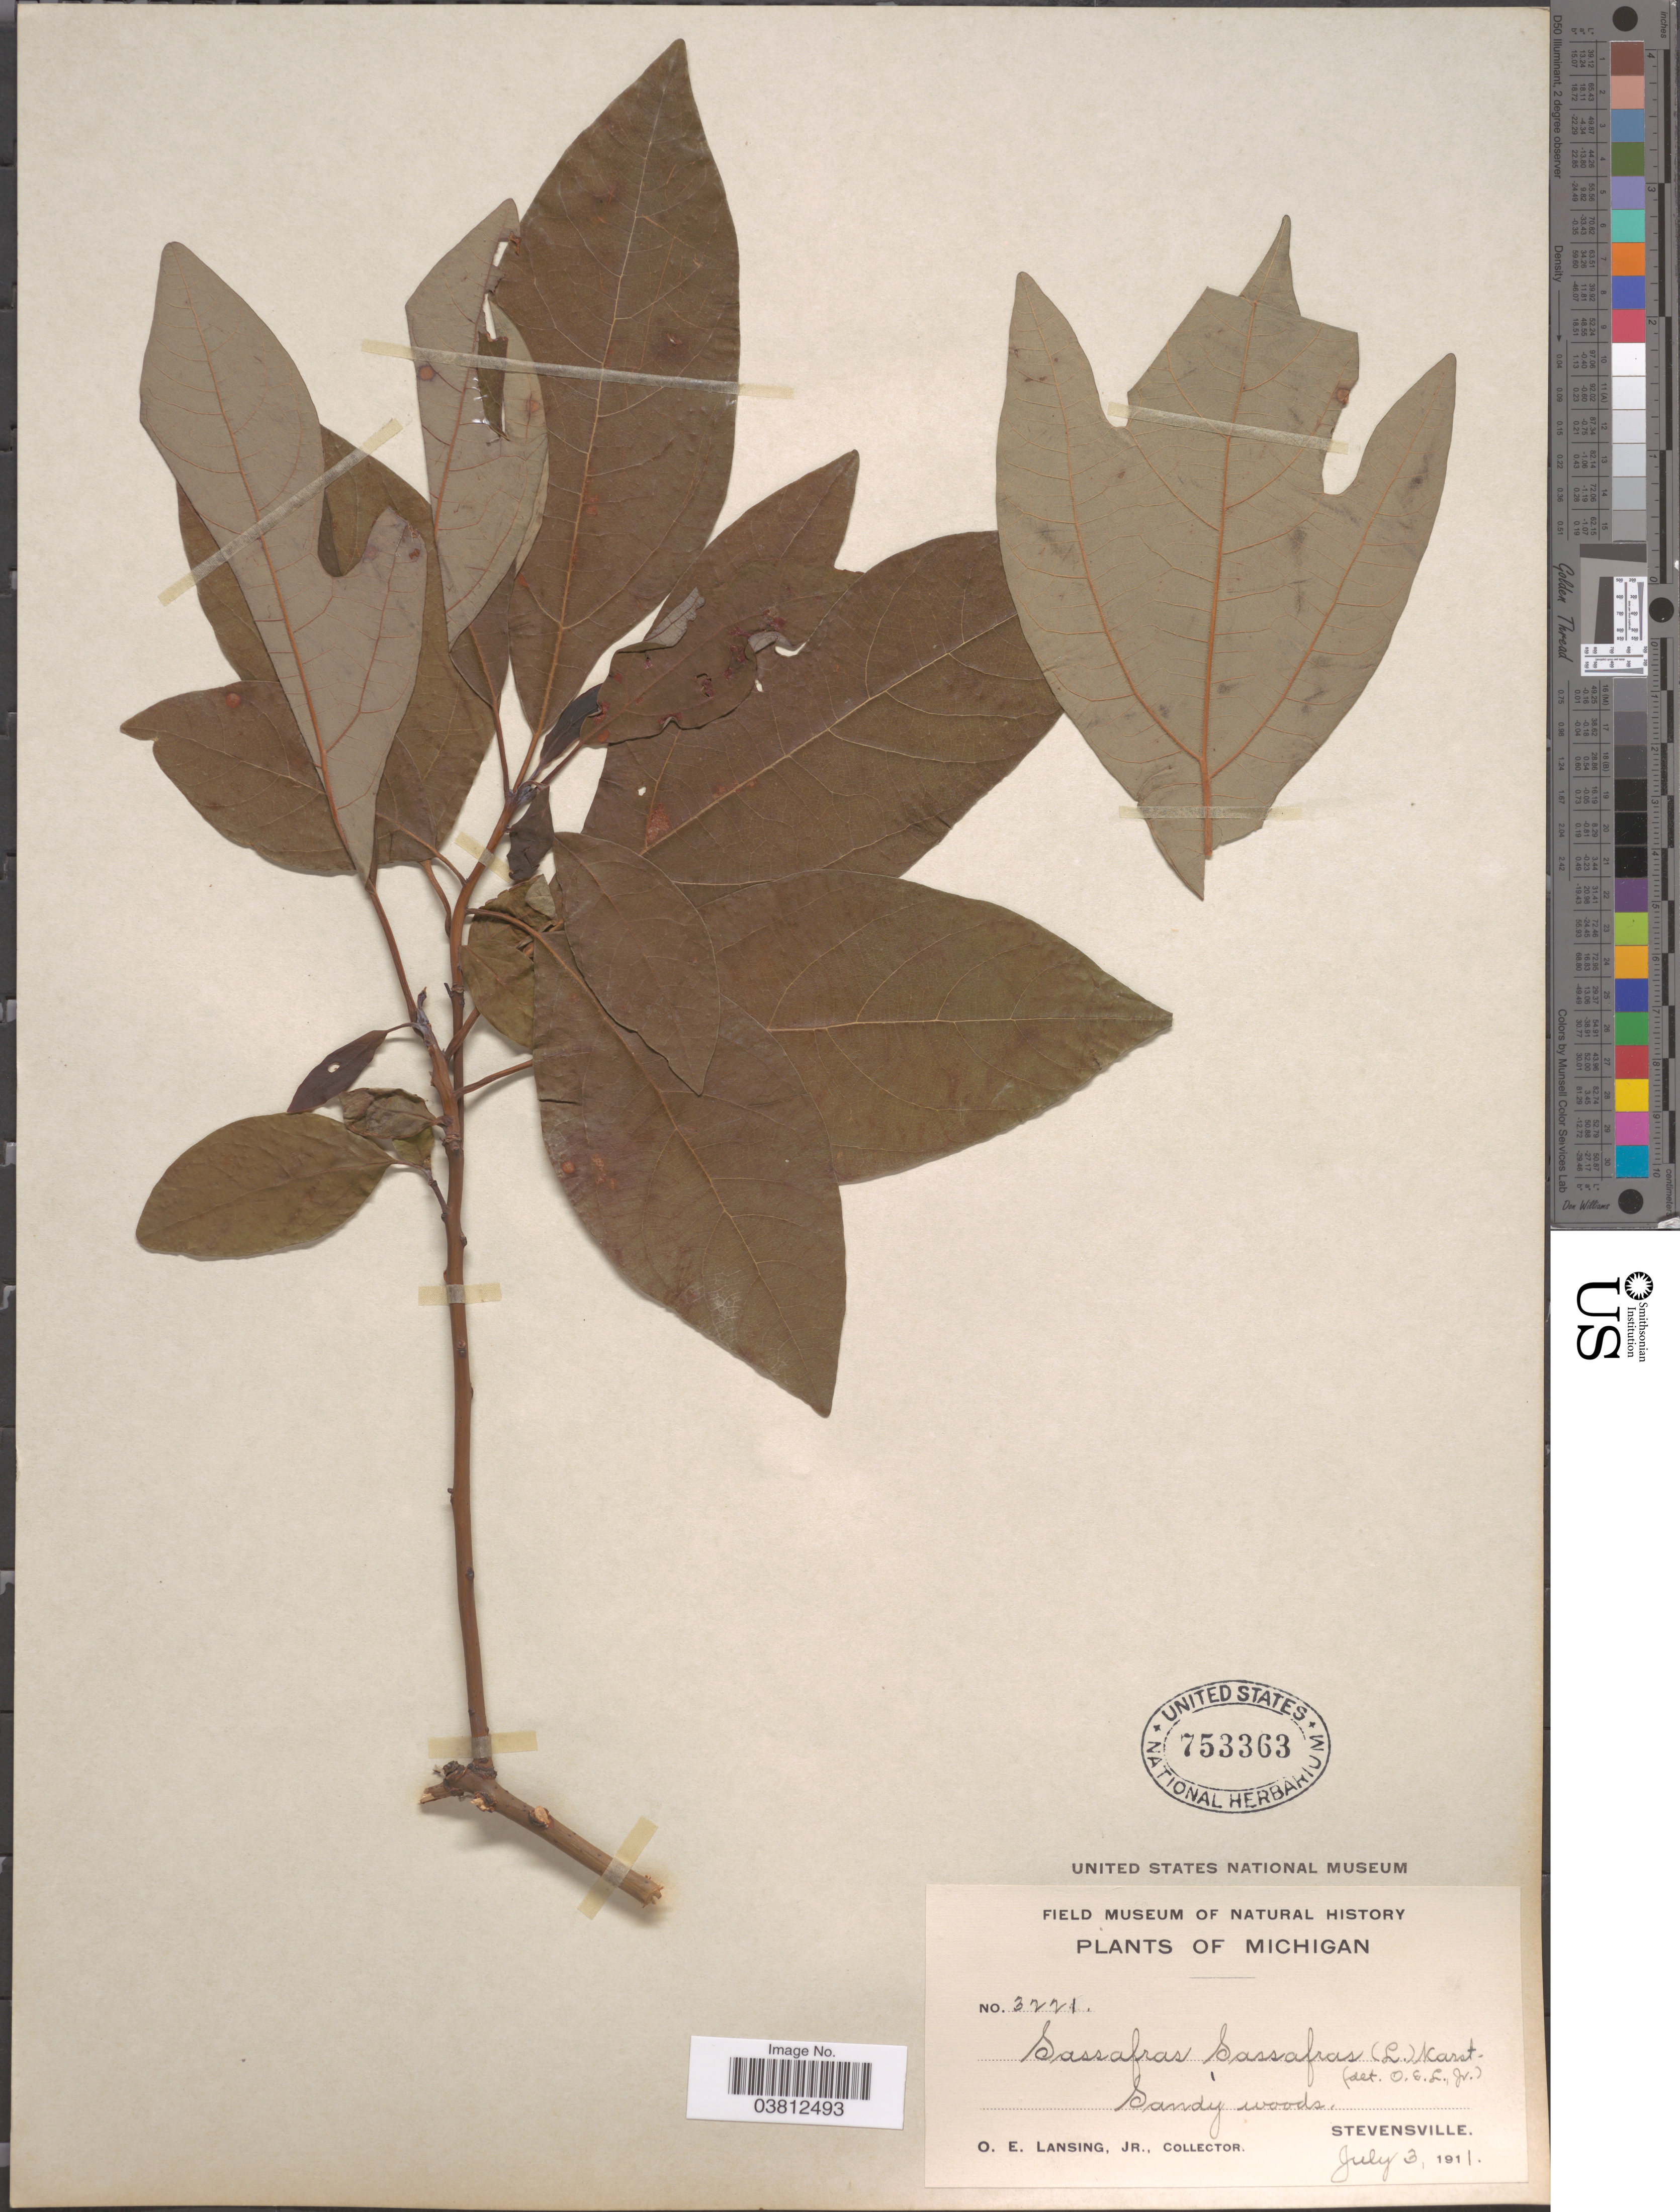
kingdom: Plantae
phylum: Tracheophyta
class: Magnoliopsida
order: Laurales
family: Lauraceae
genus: Sassafras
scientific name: Sassafras albidum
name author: (Nutt.) Nees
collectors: O. Lansing Jr.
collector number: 3221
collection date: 1911-07-03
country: United States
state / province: Michigan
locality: Stevensville.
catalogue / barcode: US 753363